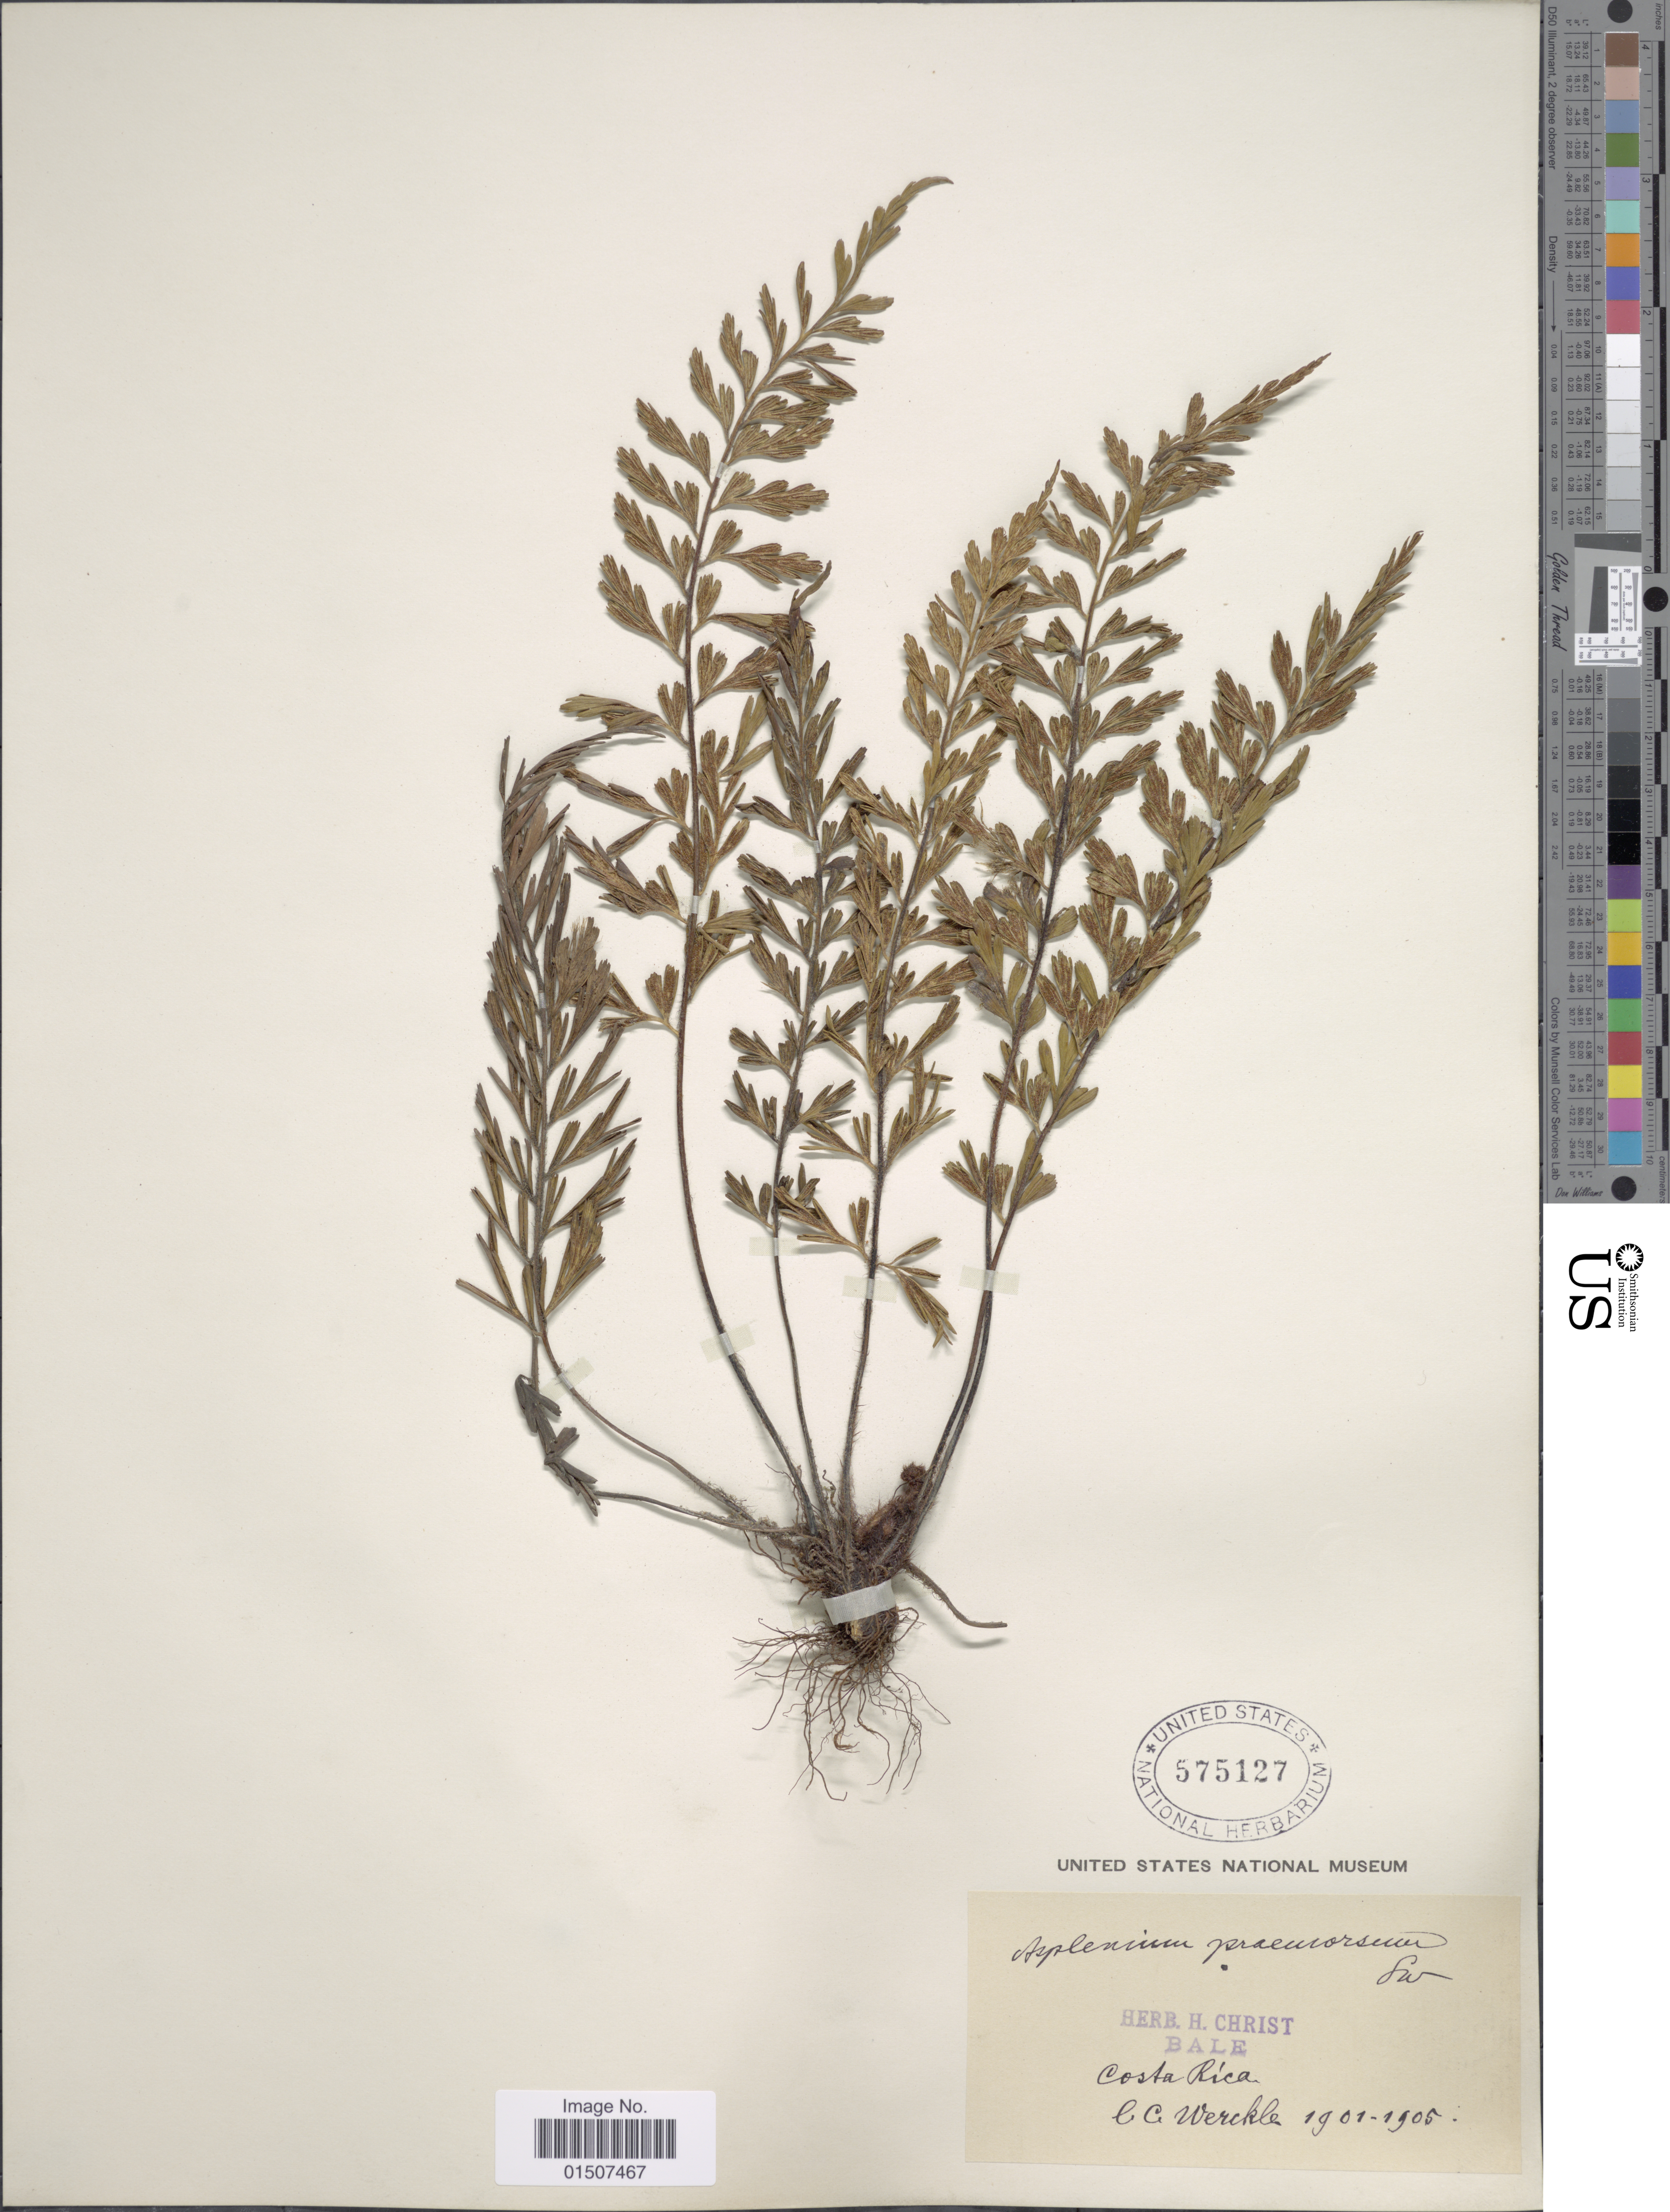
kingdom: Plantae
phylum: Tracheophyta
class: Polypodiopsida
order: Polypodiales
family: Aspleniaceae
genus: Asplenium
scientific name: Asplenium praemorsum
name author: Sw.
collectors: C. C Wercklé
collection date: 1905-01-19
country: Costa Rica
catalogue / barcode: US 575127